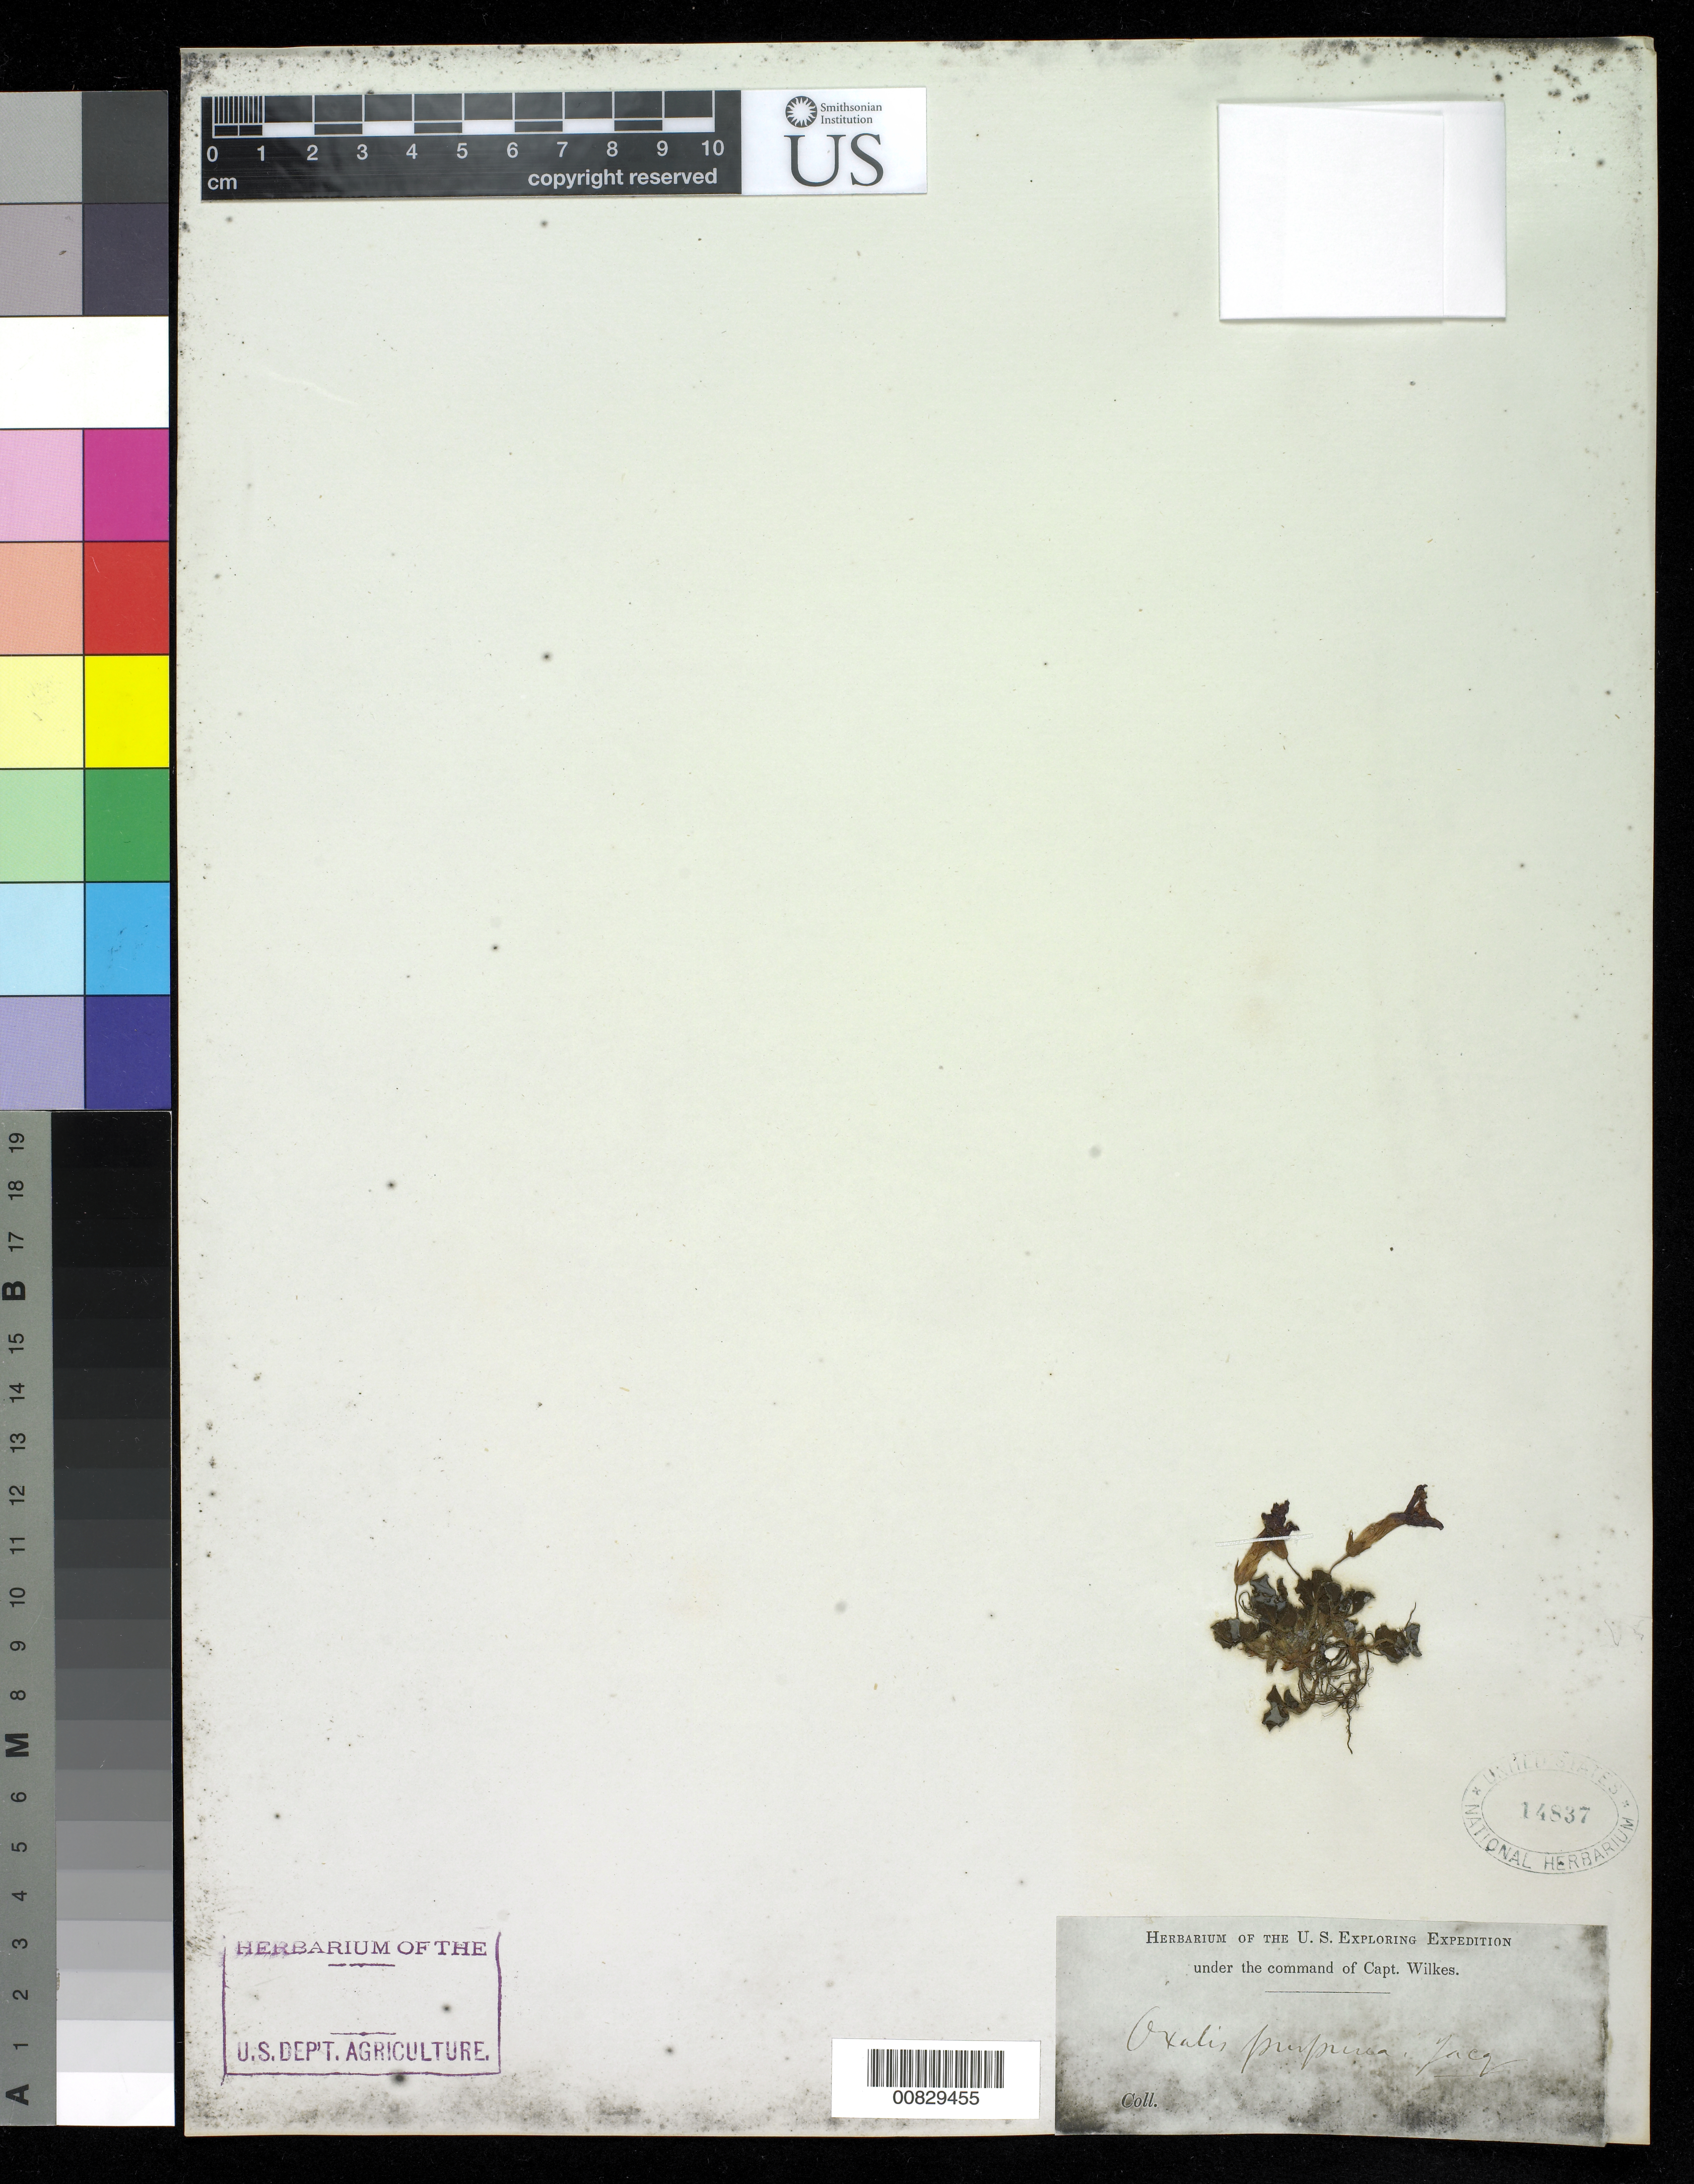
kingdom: Plantae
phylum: Tracheophyta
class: Magnoliopsida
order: Oxalidales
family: Oxalidaceae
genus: Oxalis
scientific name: Oxalis purpurea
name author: L.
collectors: Wilkes Explor. Exped.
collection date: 1838/1842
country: South Africa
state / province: Western Cape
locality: Cape of Good Hope. Cape Town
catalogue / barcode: US 14837